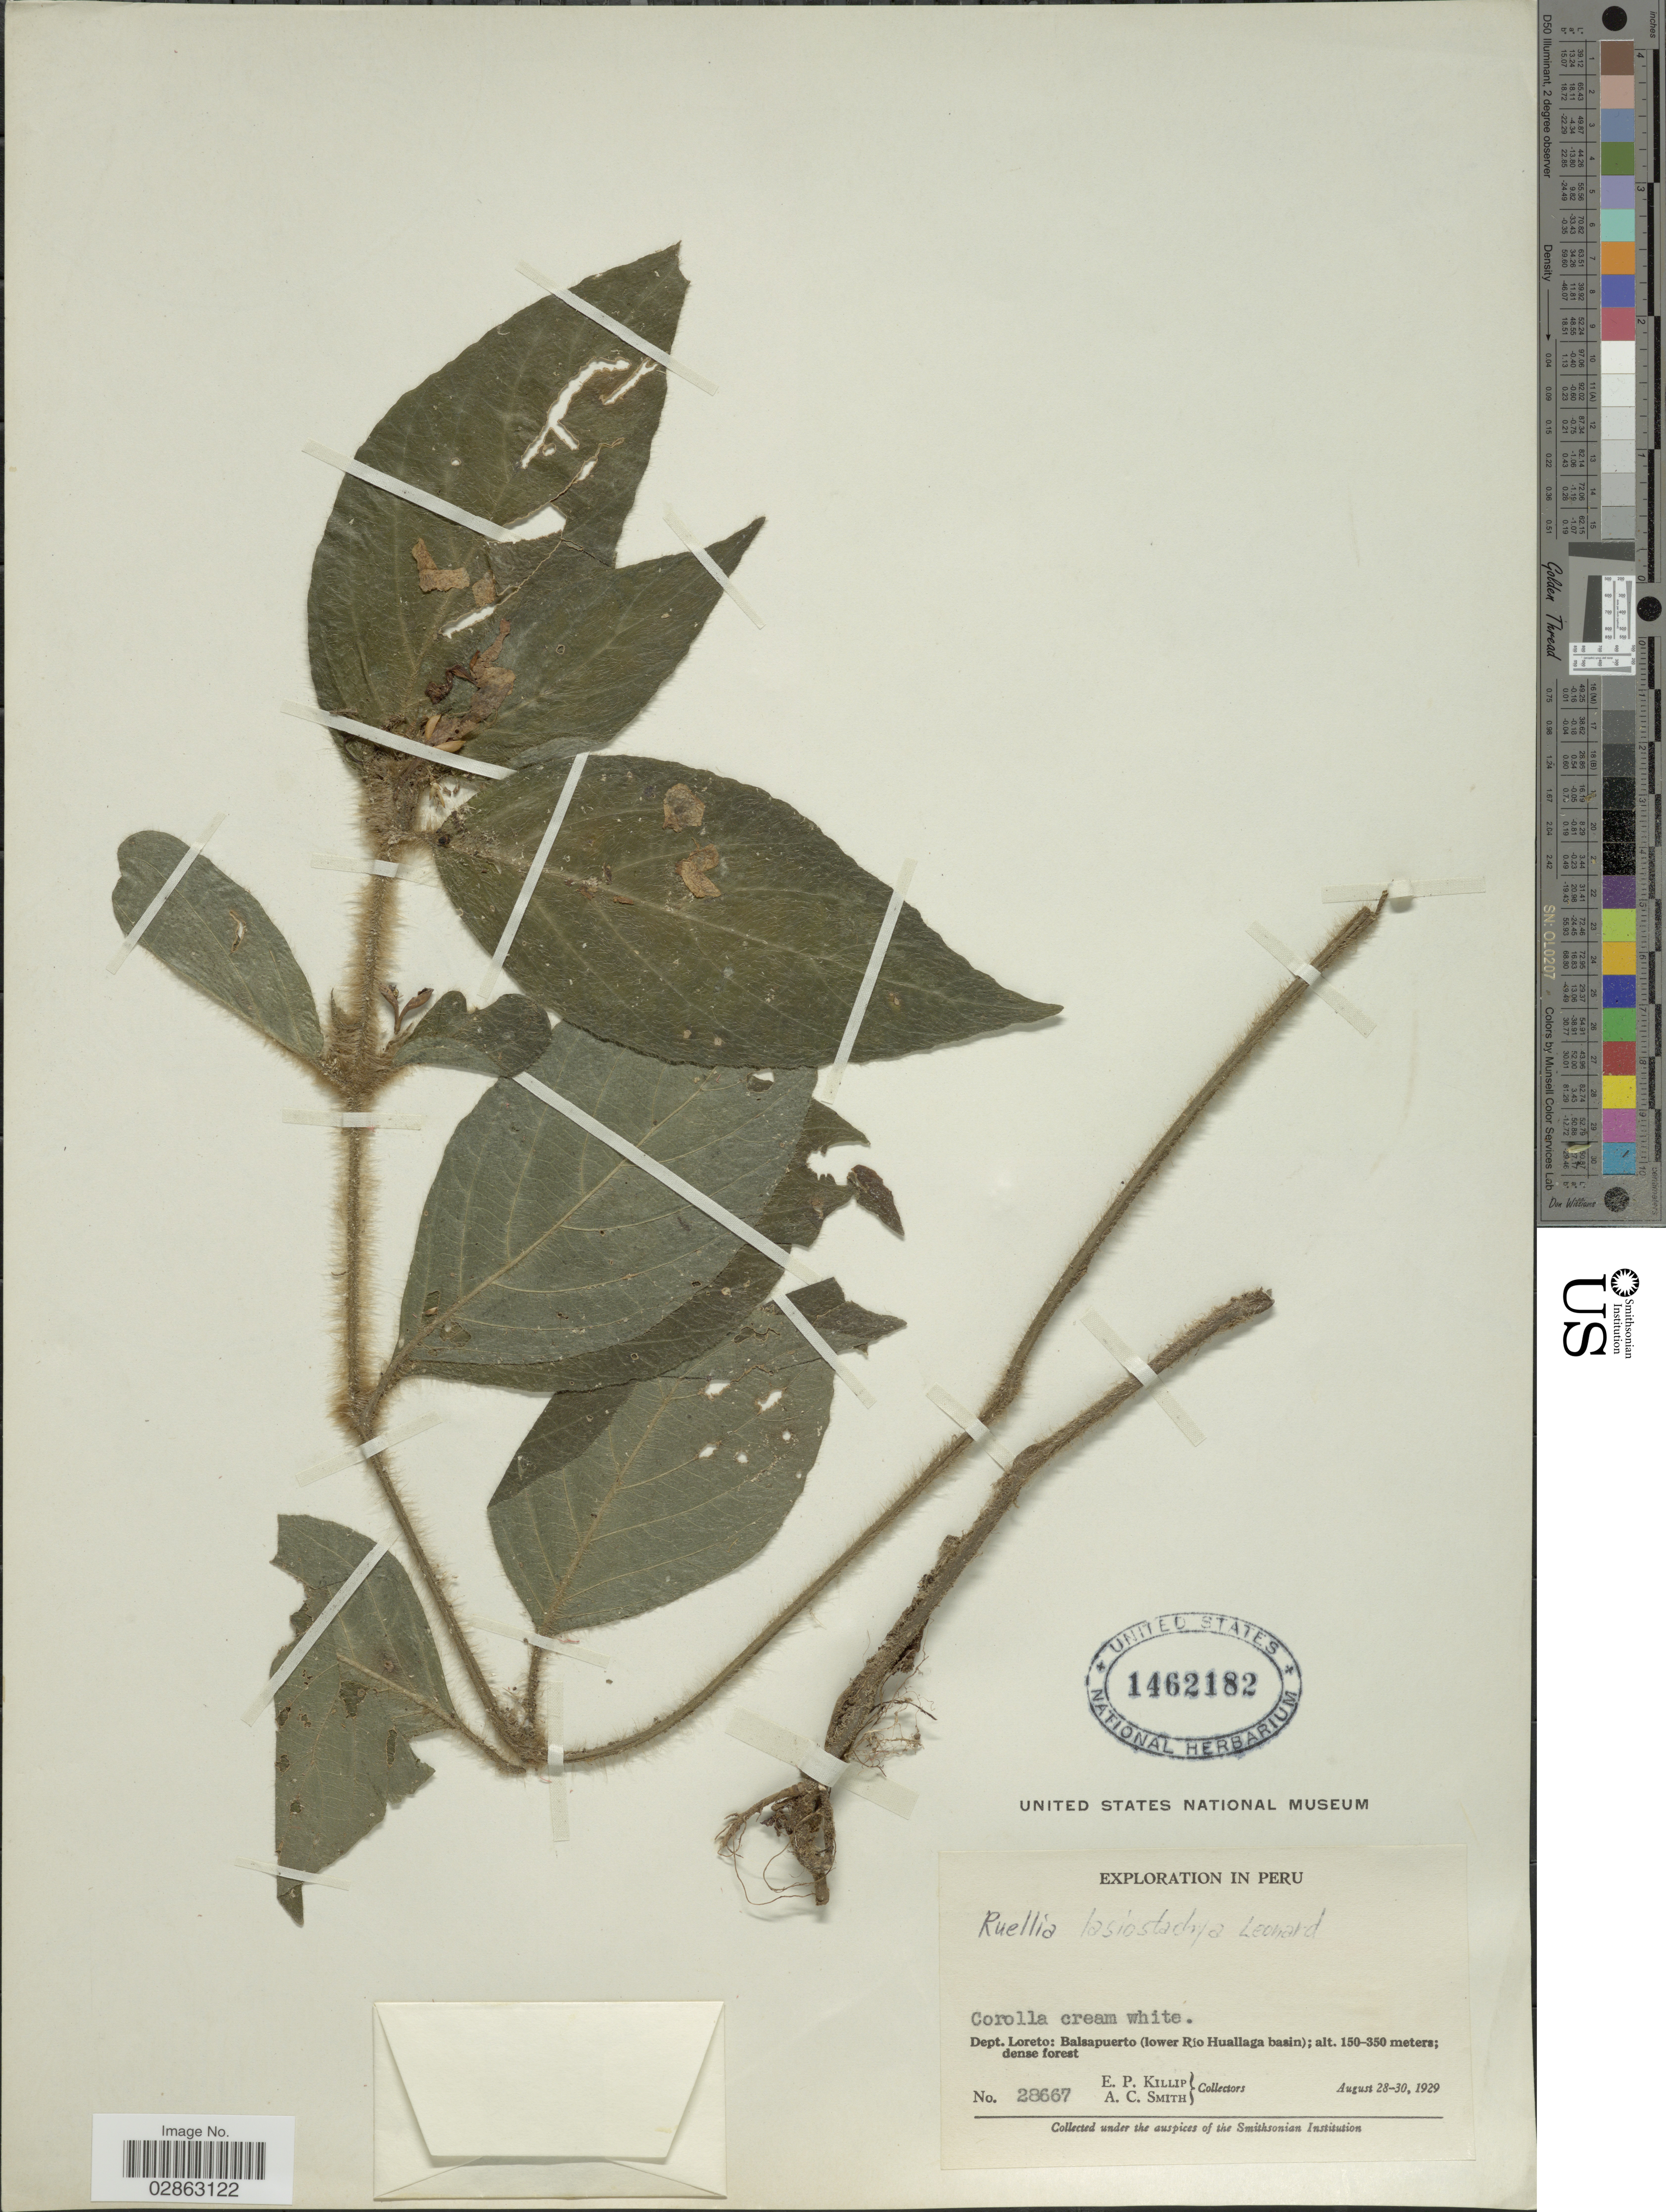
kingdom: Plantae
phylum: Tracheophyta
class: Magnoliopsida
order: Lamiales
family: Acanthaceae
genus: Ruellia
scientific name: Ruellia sp.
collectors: E. P. Killip & A. C. Smith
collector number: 28667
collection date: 1929-08-28/1929-08-30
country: Peru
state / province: Loreto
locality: Depdt. Loreto: Balsapuerto (lower Río Huallaga basin).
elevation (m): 150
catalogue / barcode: US 1462182